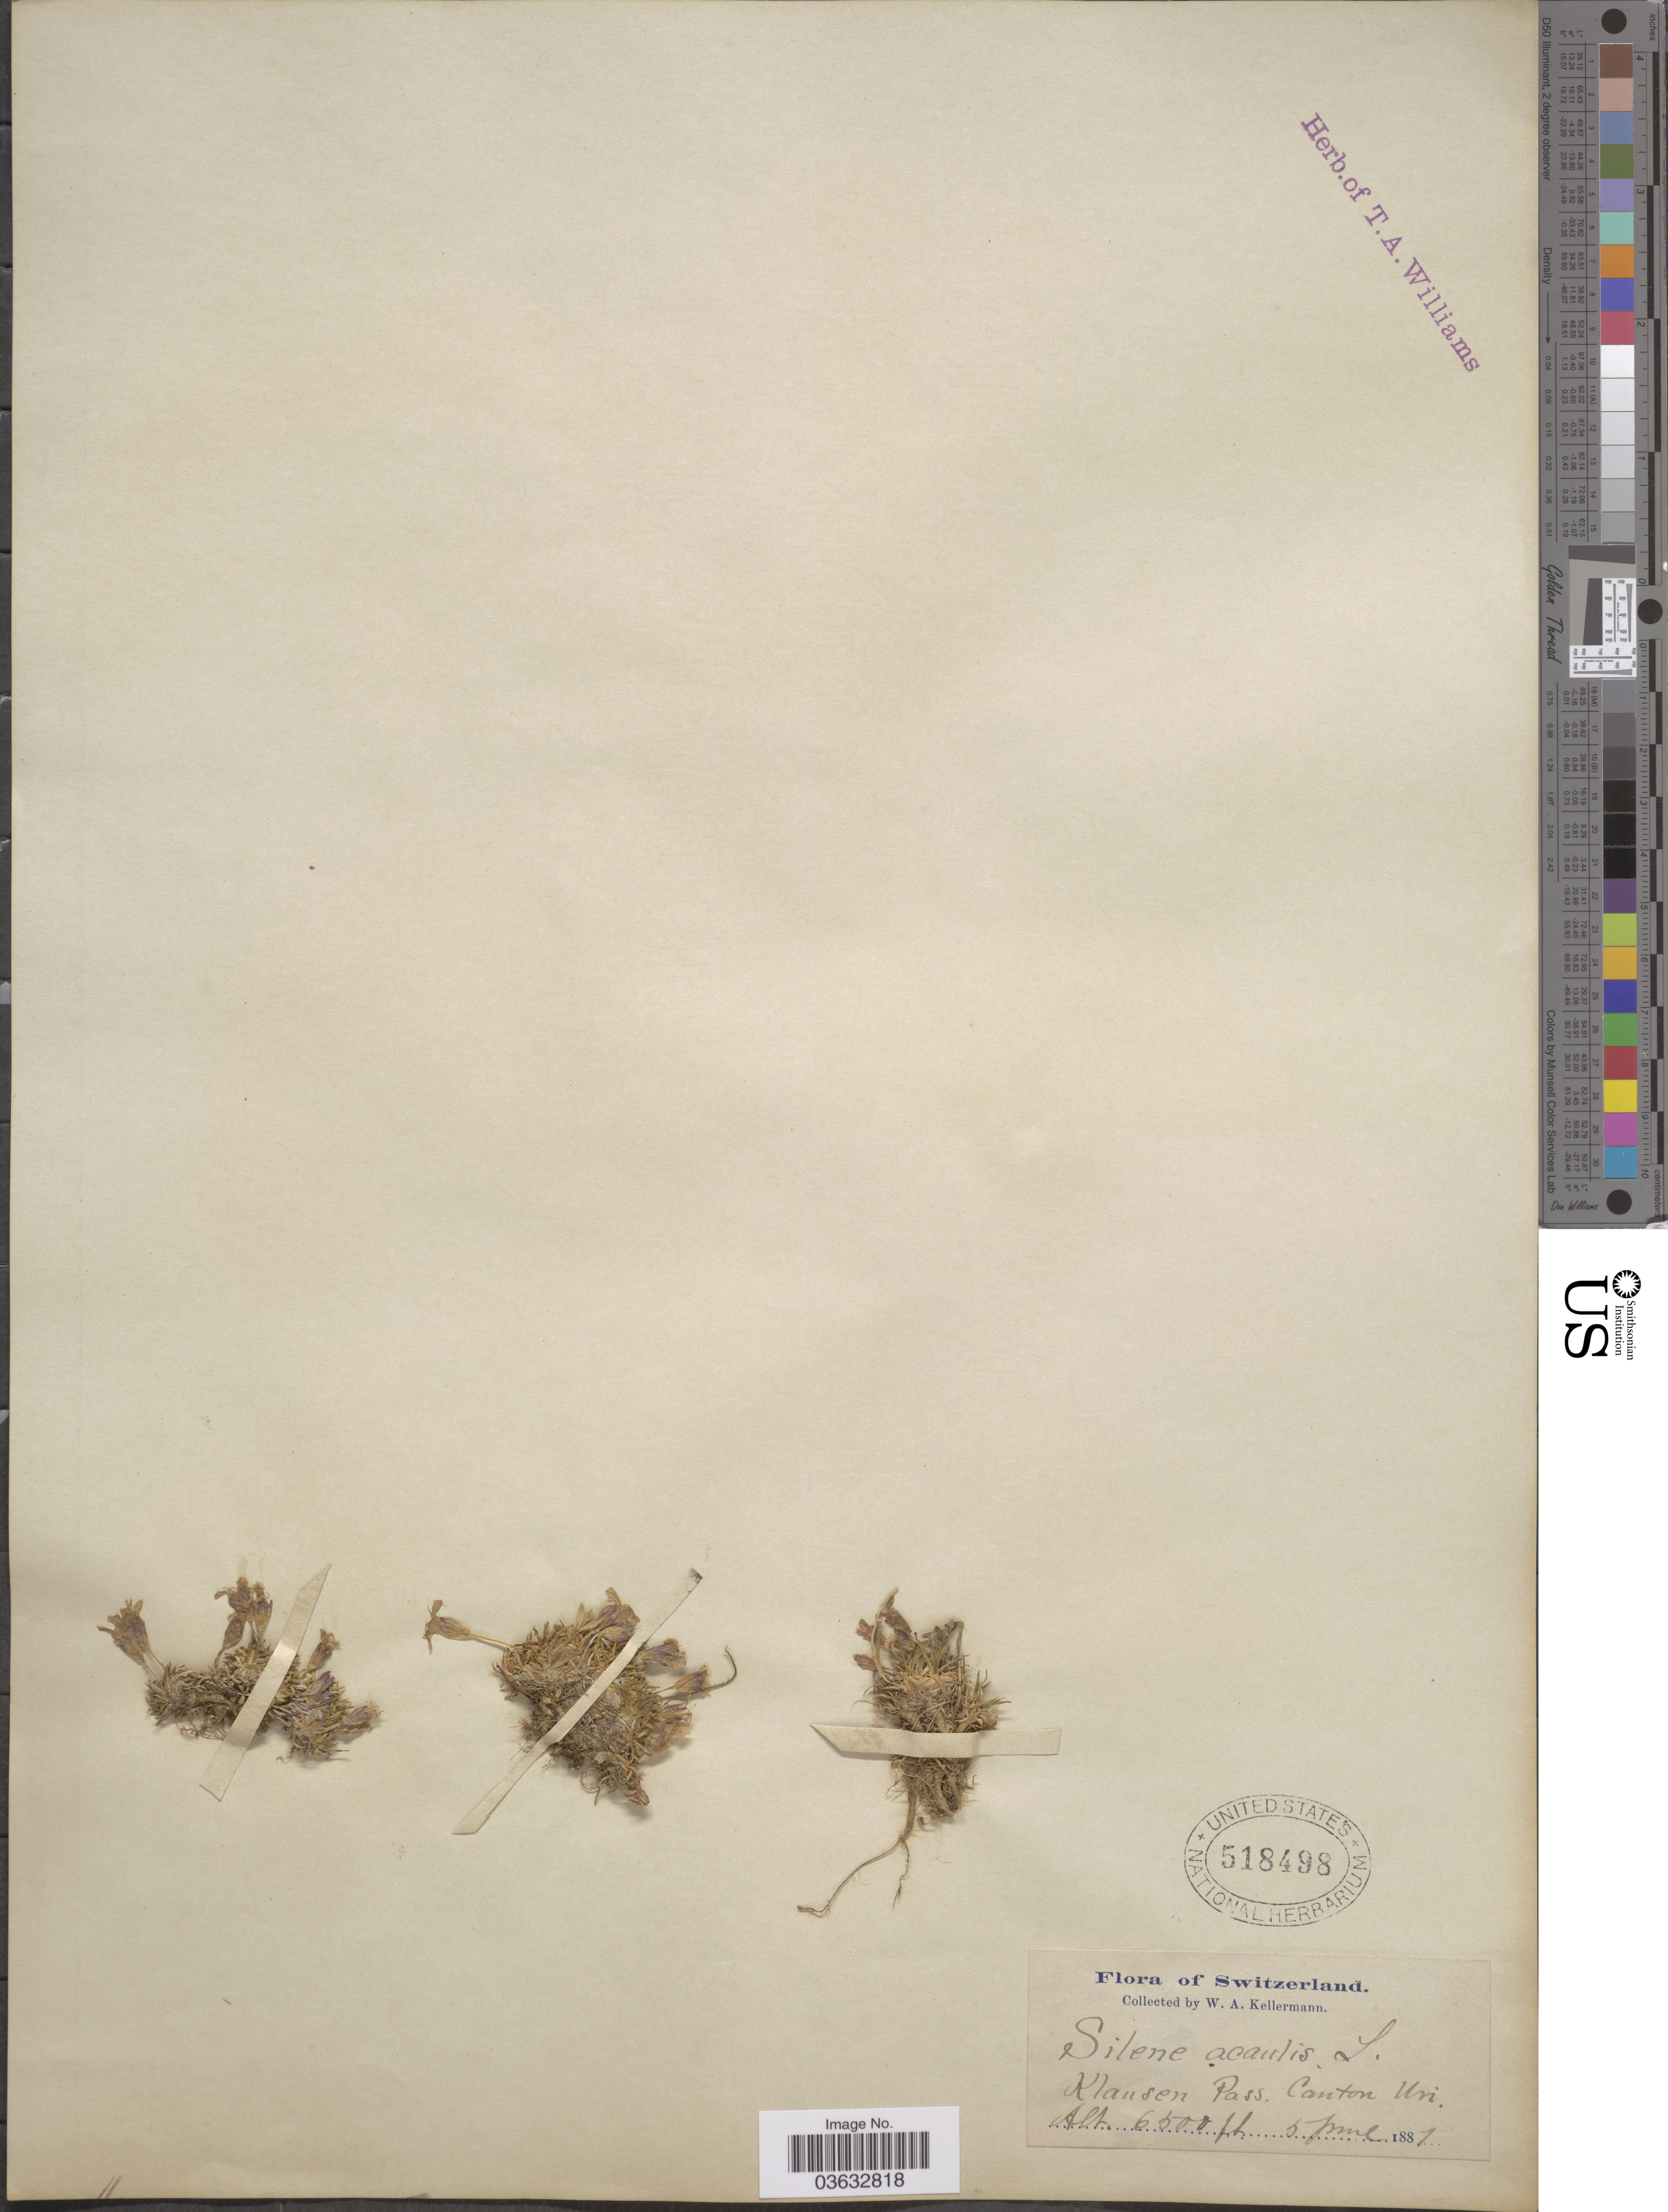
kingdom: Plantae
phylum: Tracheophyta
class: Magnoliopsida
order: Caryophyllales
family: Caryophyllaceae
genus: Silene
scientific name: Silene acaulis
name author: (L.) Jacq.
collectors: W. A. Kellermann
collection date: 1887-06-05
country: Switzerland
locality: Klausen Pass. Canton Uri.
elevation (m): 1981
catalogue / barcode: US 518498